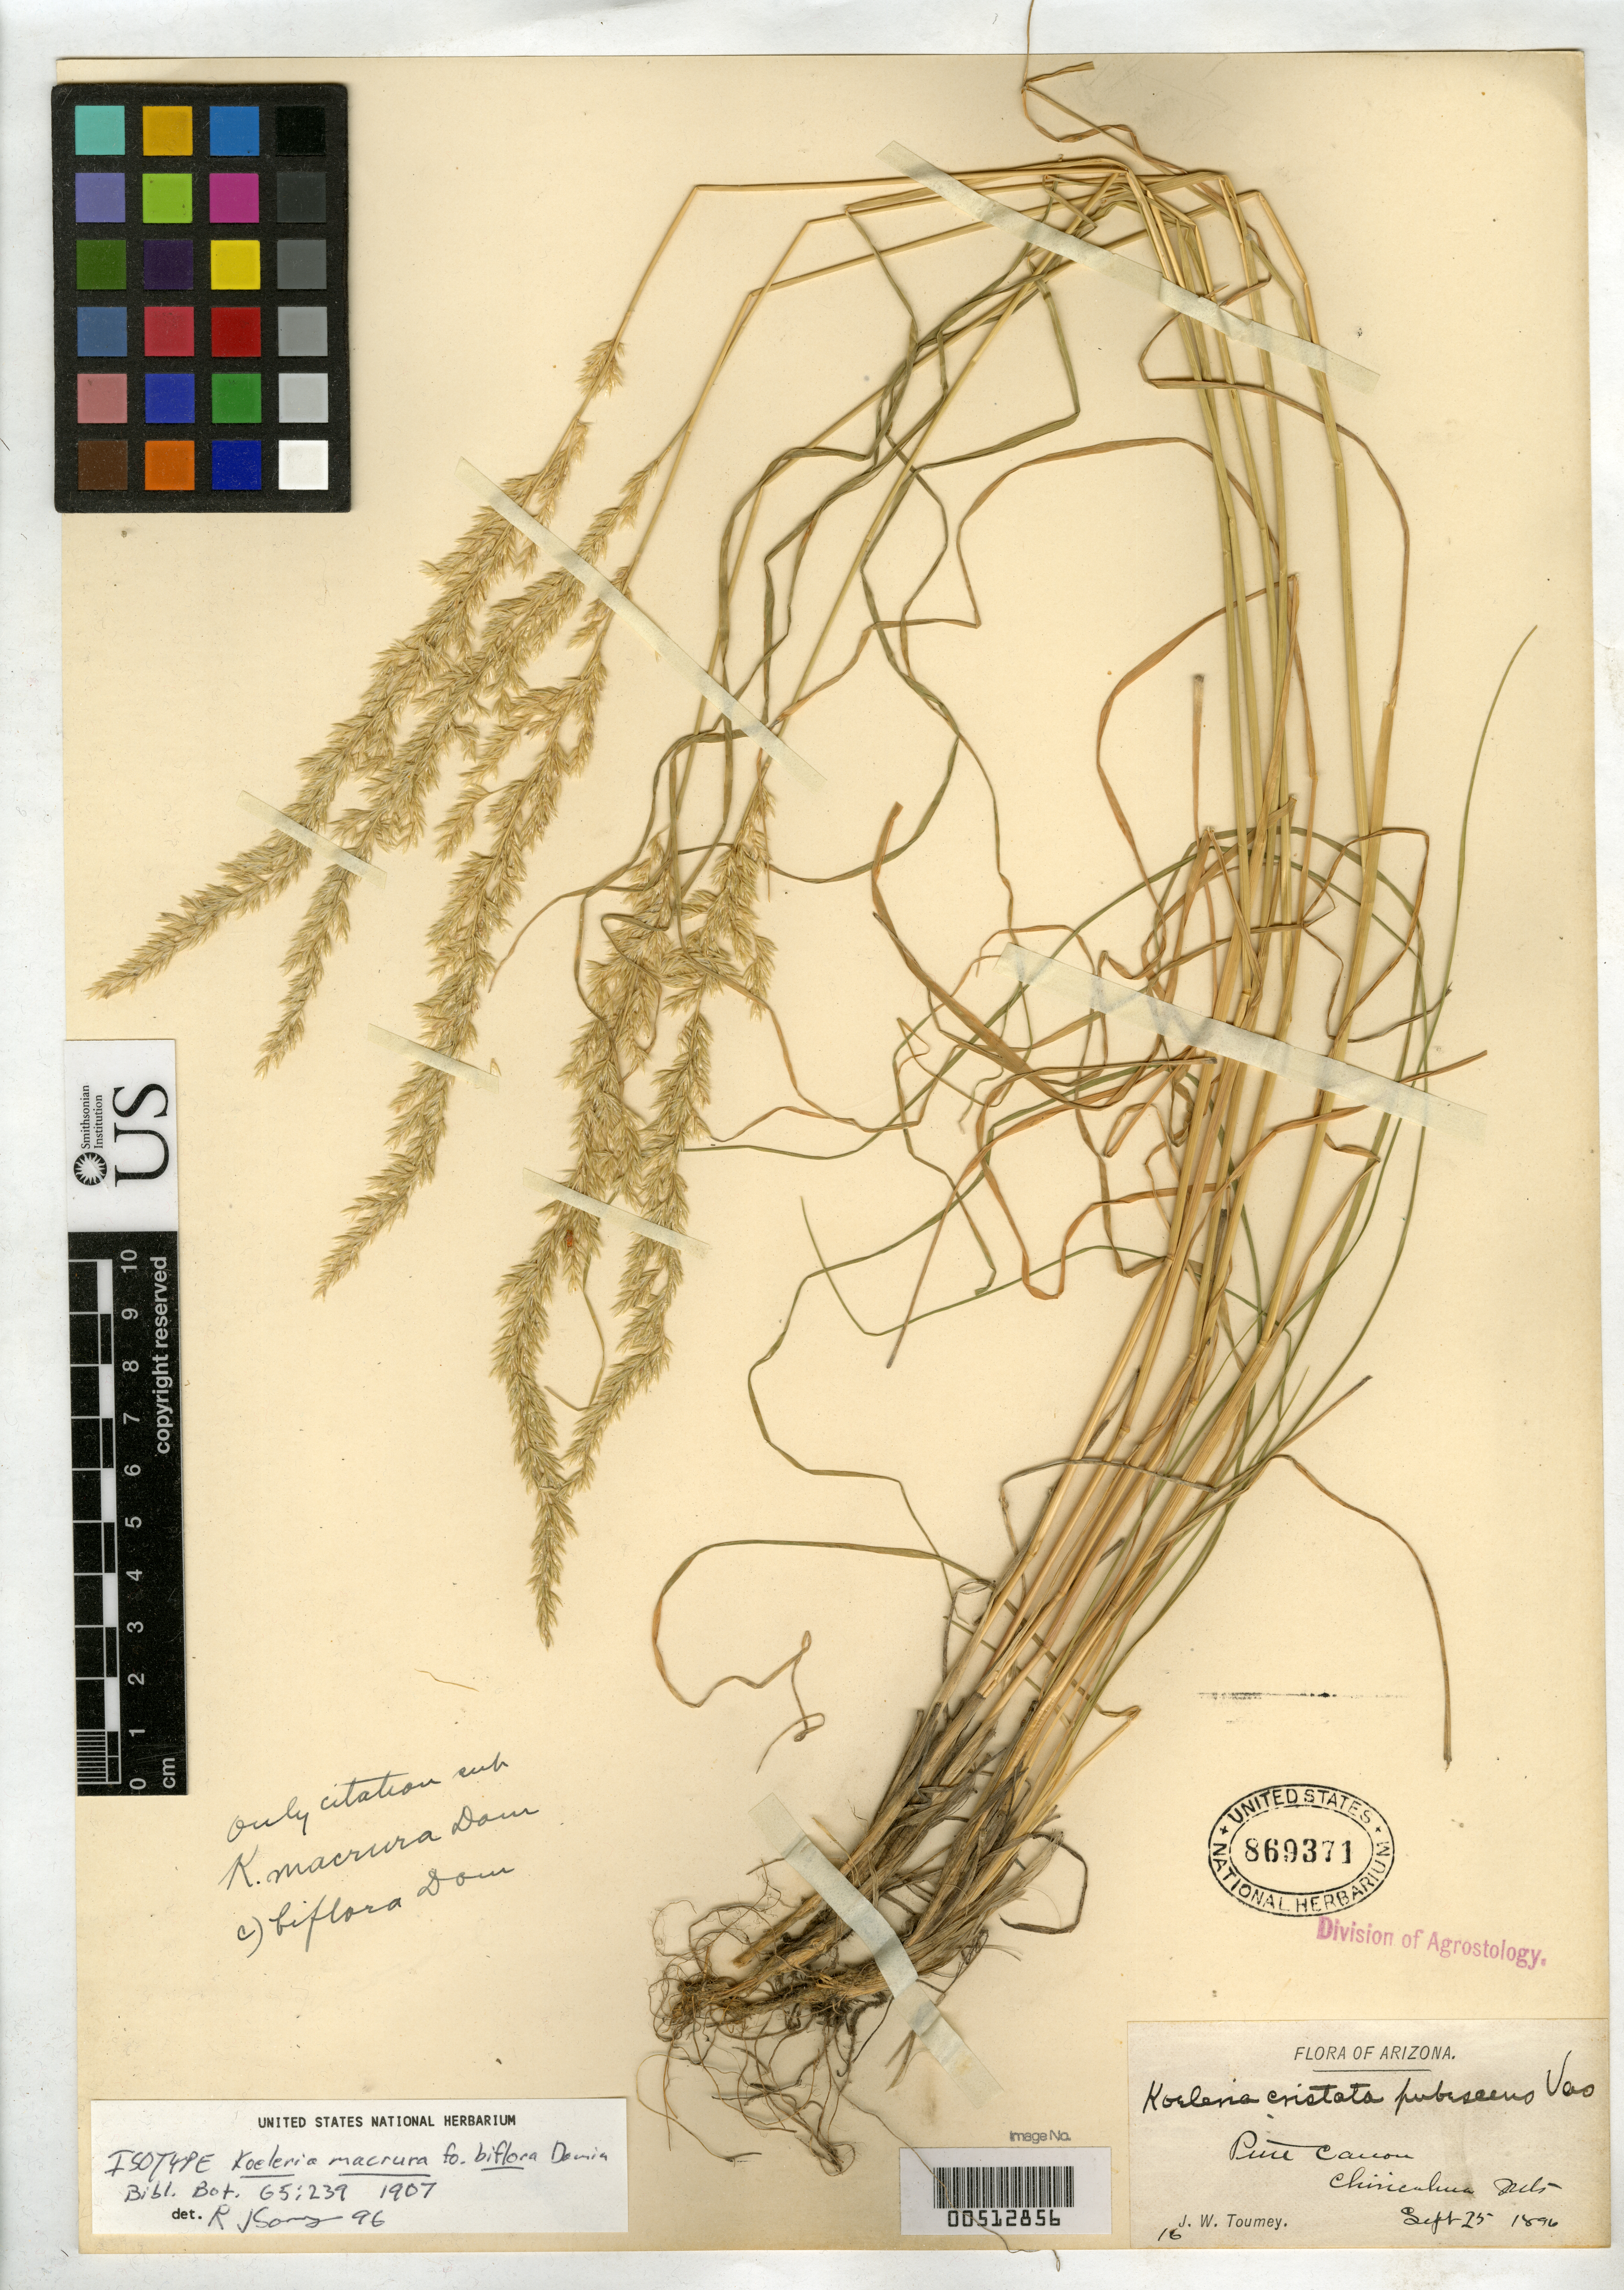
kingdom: Plantae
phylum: Tracheophyta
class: Liliopsida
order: Poales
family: Poaceae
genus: Koeleria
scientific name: Koeleria gracilis f. biflora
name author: Domin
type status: Holotype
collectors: J. W. Toumey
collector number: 16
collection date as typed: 25 Sep 1896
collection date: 1896-09-25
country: United States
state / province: Arizona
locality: Pine Canon, Chiricahua Mountains.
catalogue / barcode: US 869371